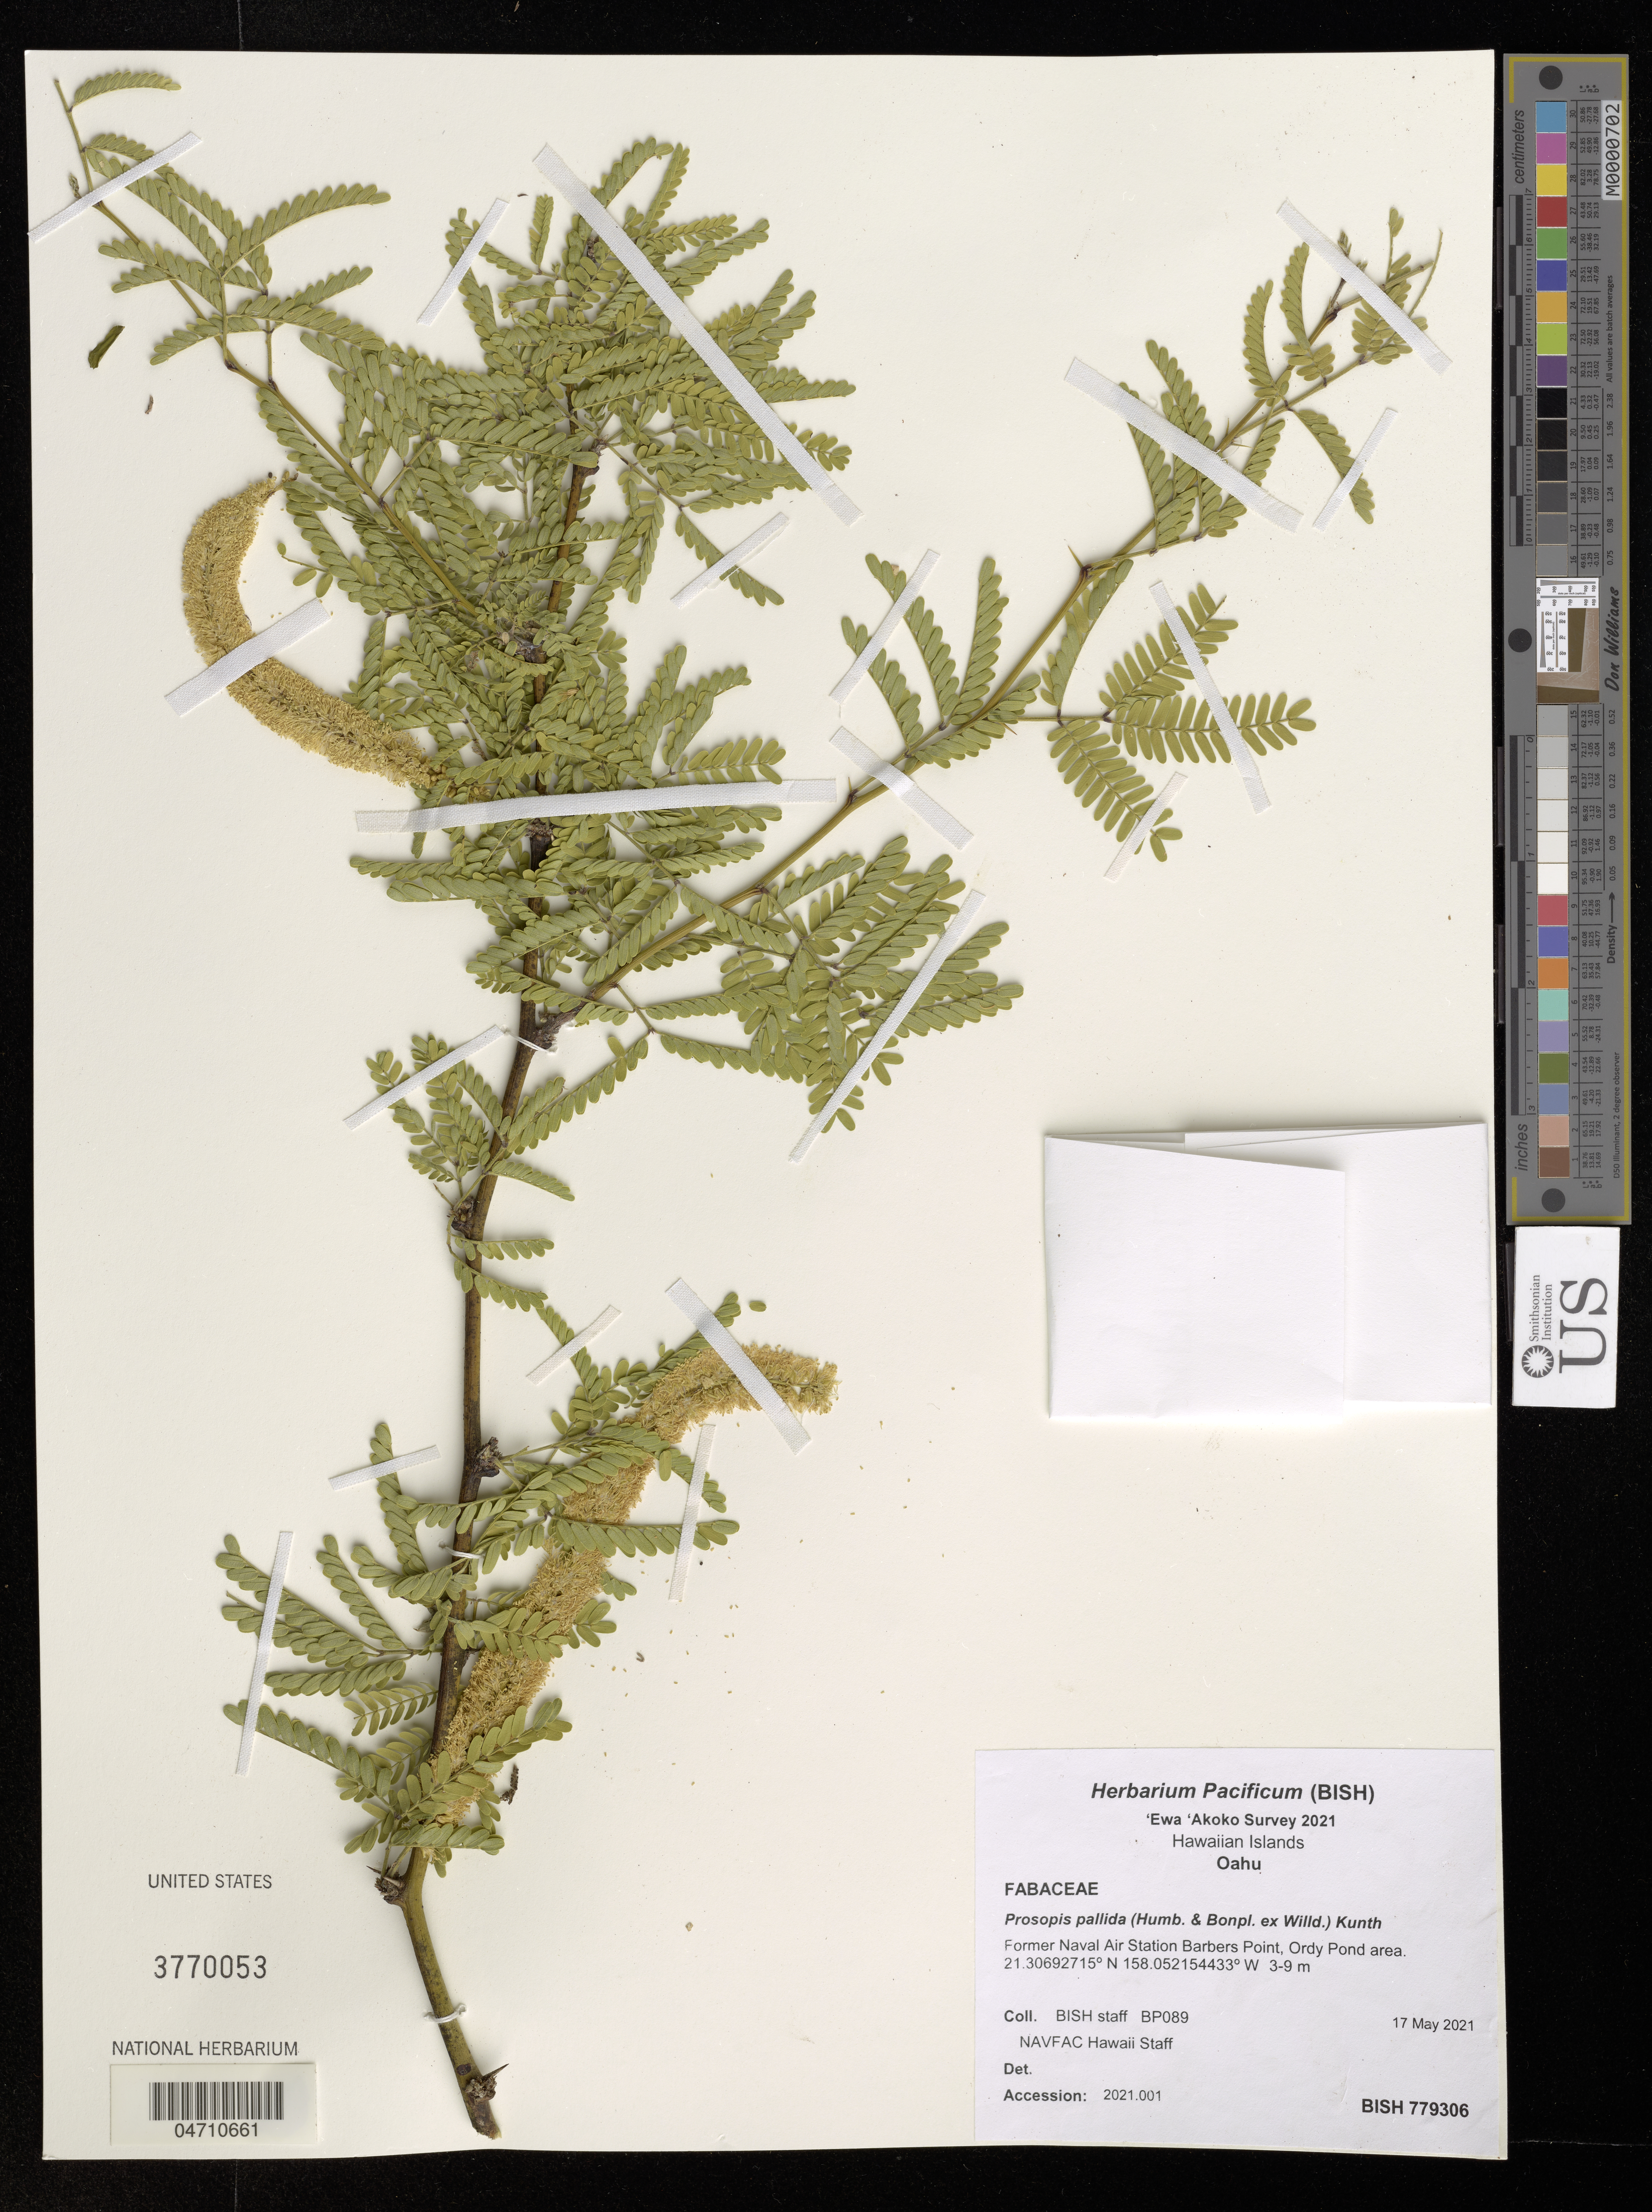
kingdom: Plantae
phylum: Tracheophyta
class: Magnoliopsida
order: Fabales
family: Fabaceae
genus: Prosopis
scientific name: Prosopis pallida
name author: (Humb. & Bonpl. ex Willd.) Kunth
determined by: Wagner, W. L., (BOT), Smithsonian Institution - National Museum of Natural History (UNITED STATES)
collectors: Bernice P. Bishop Museum & N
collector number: BP089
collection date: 2021-05-17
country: United States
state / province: Hawaii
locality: Hawaiian Islands. Oahu. Former Naval Air Station Barbers Point, Ordy Pond area.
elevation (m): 3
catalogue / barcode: US 3770053